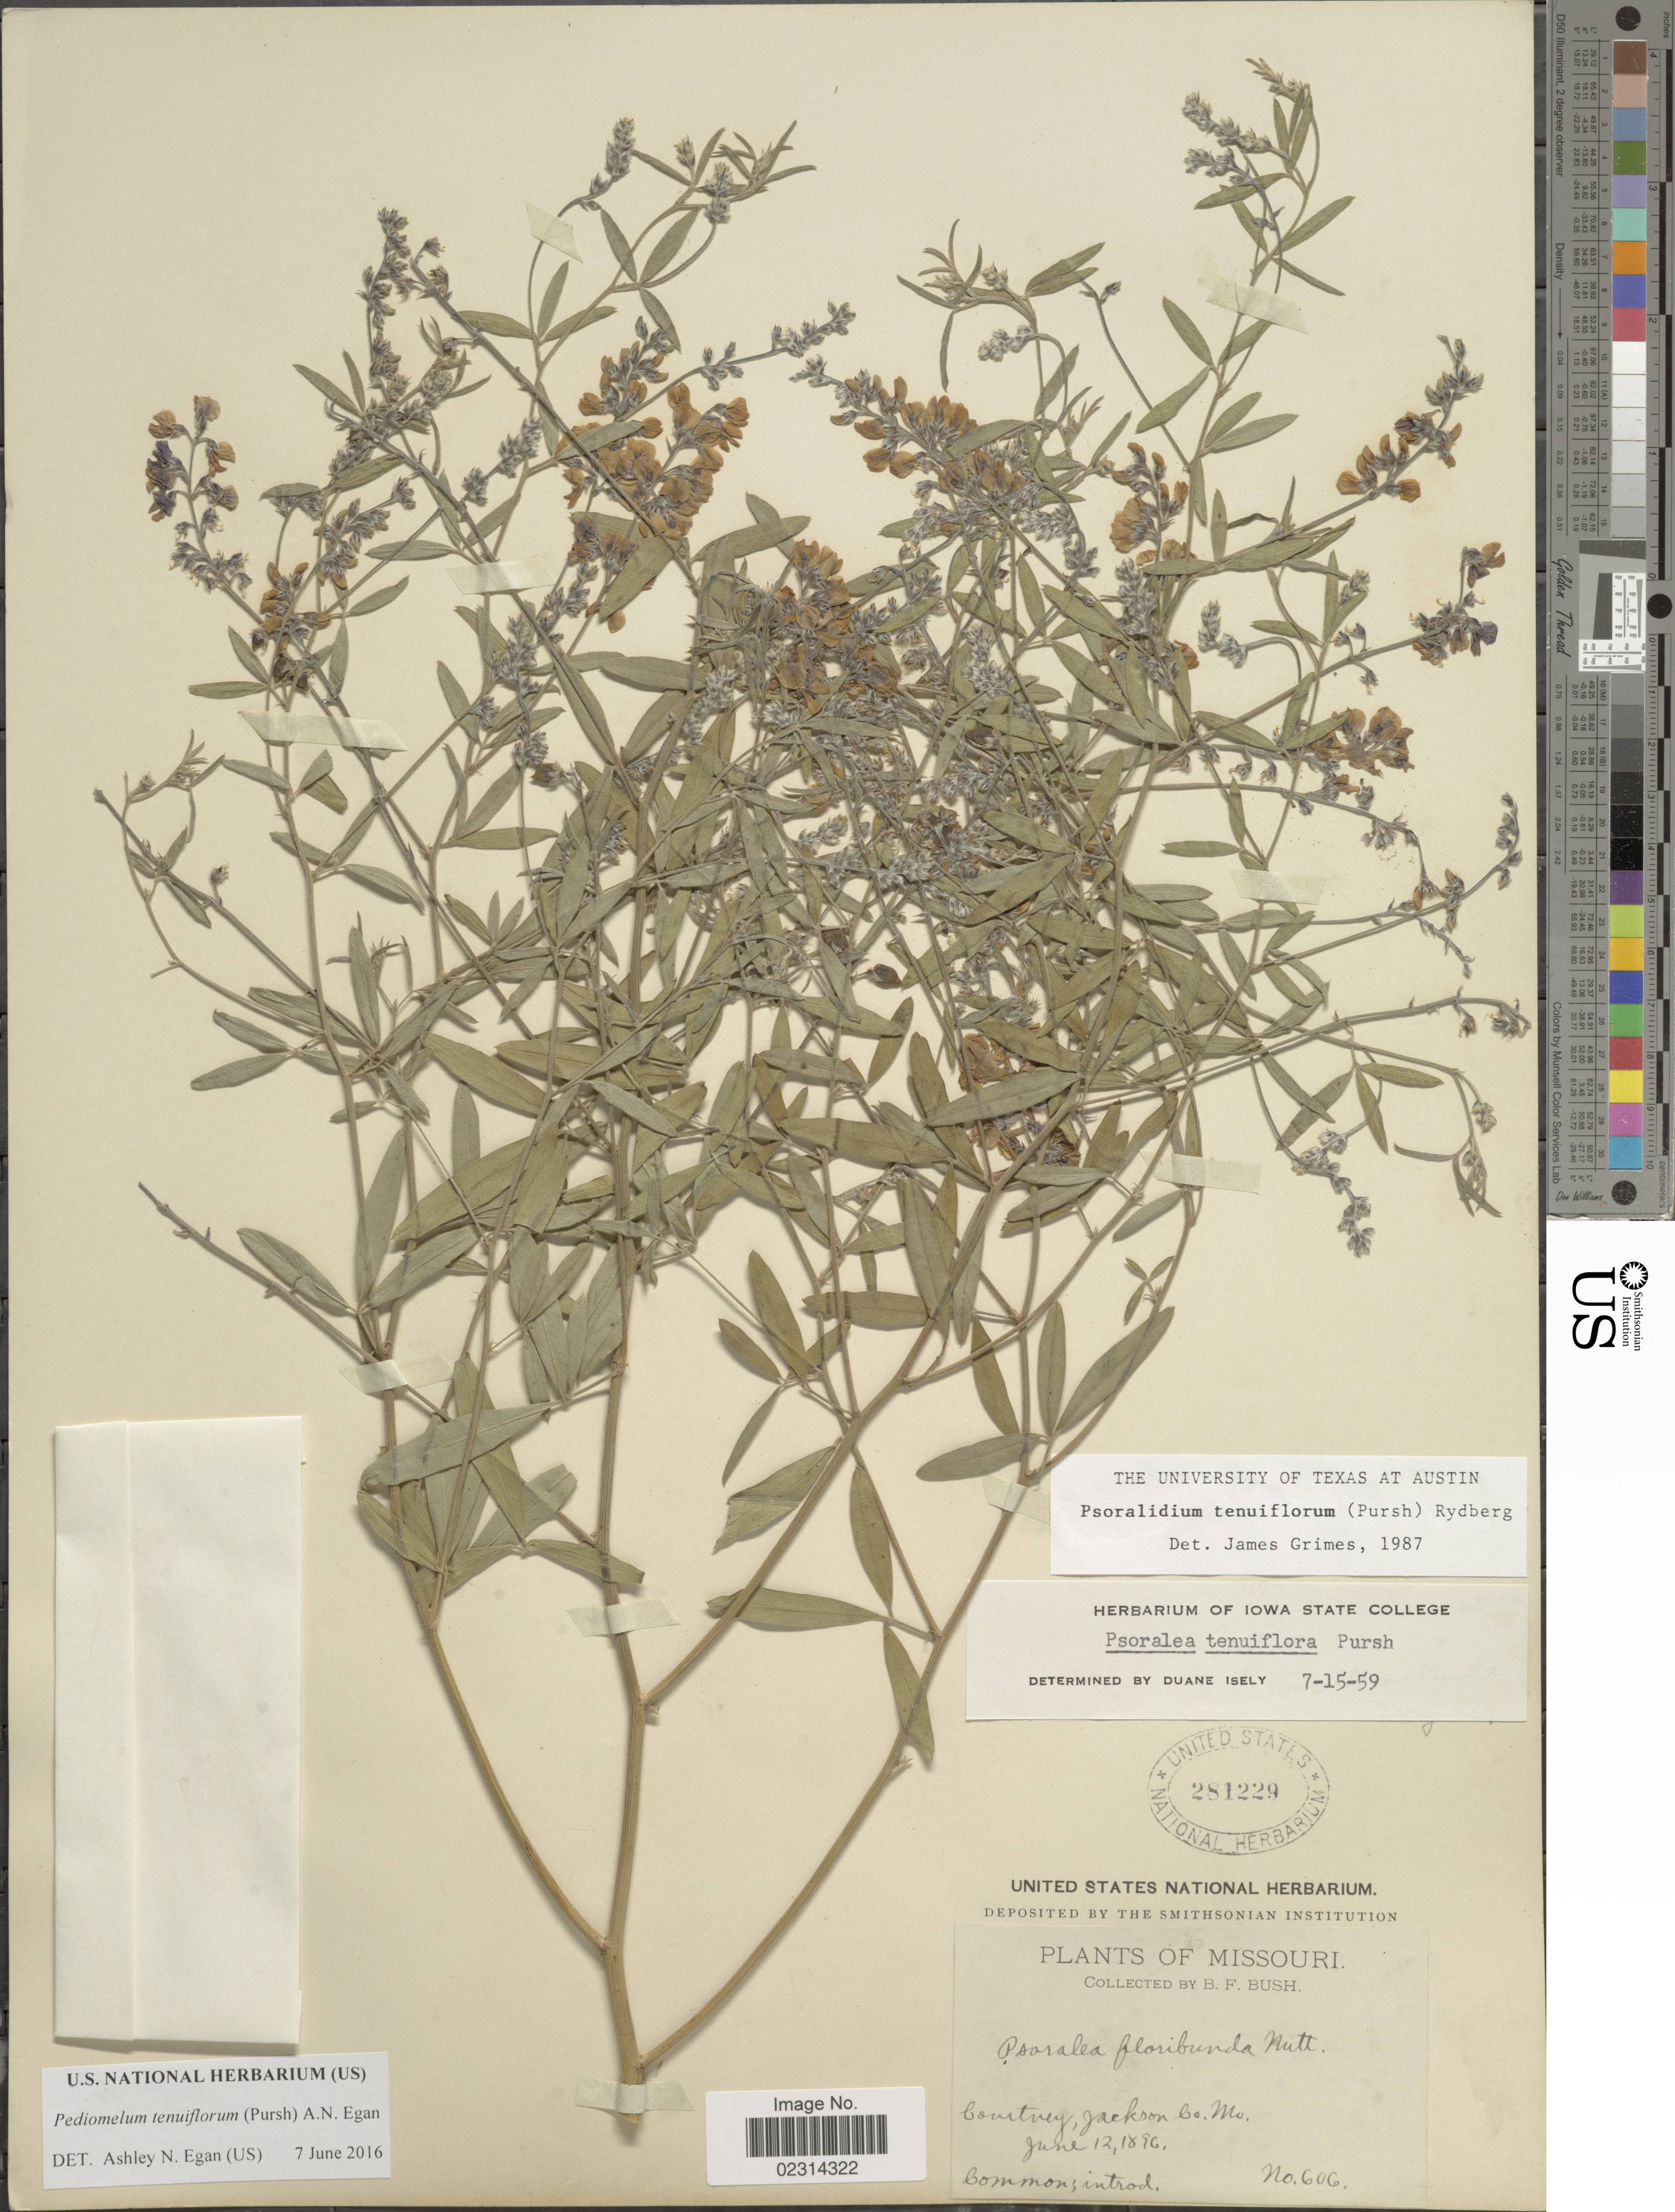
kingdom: Plantae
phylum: Tracheophyta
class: Magnoliopsida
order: Fabales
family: Fabaceae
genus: Psoralidium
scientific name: Psoralidium tenuiflorum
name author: (Pursh) Rydb.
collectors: B. F. Bush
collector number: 606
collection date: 1896-06-12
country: United States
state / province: Missouri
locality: Courtney, Jackson Co.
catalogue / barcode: US 281229